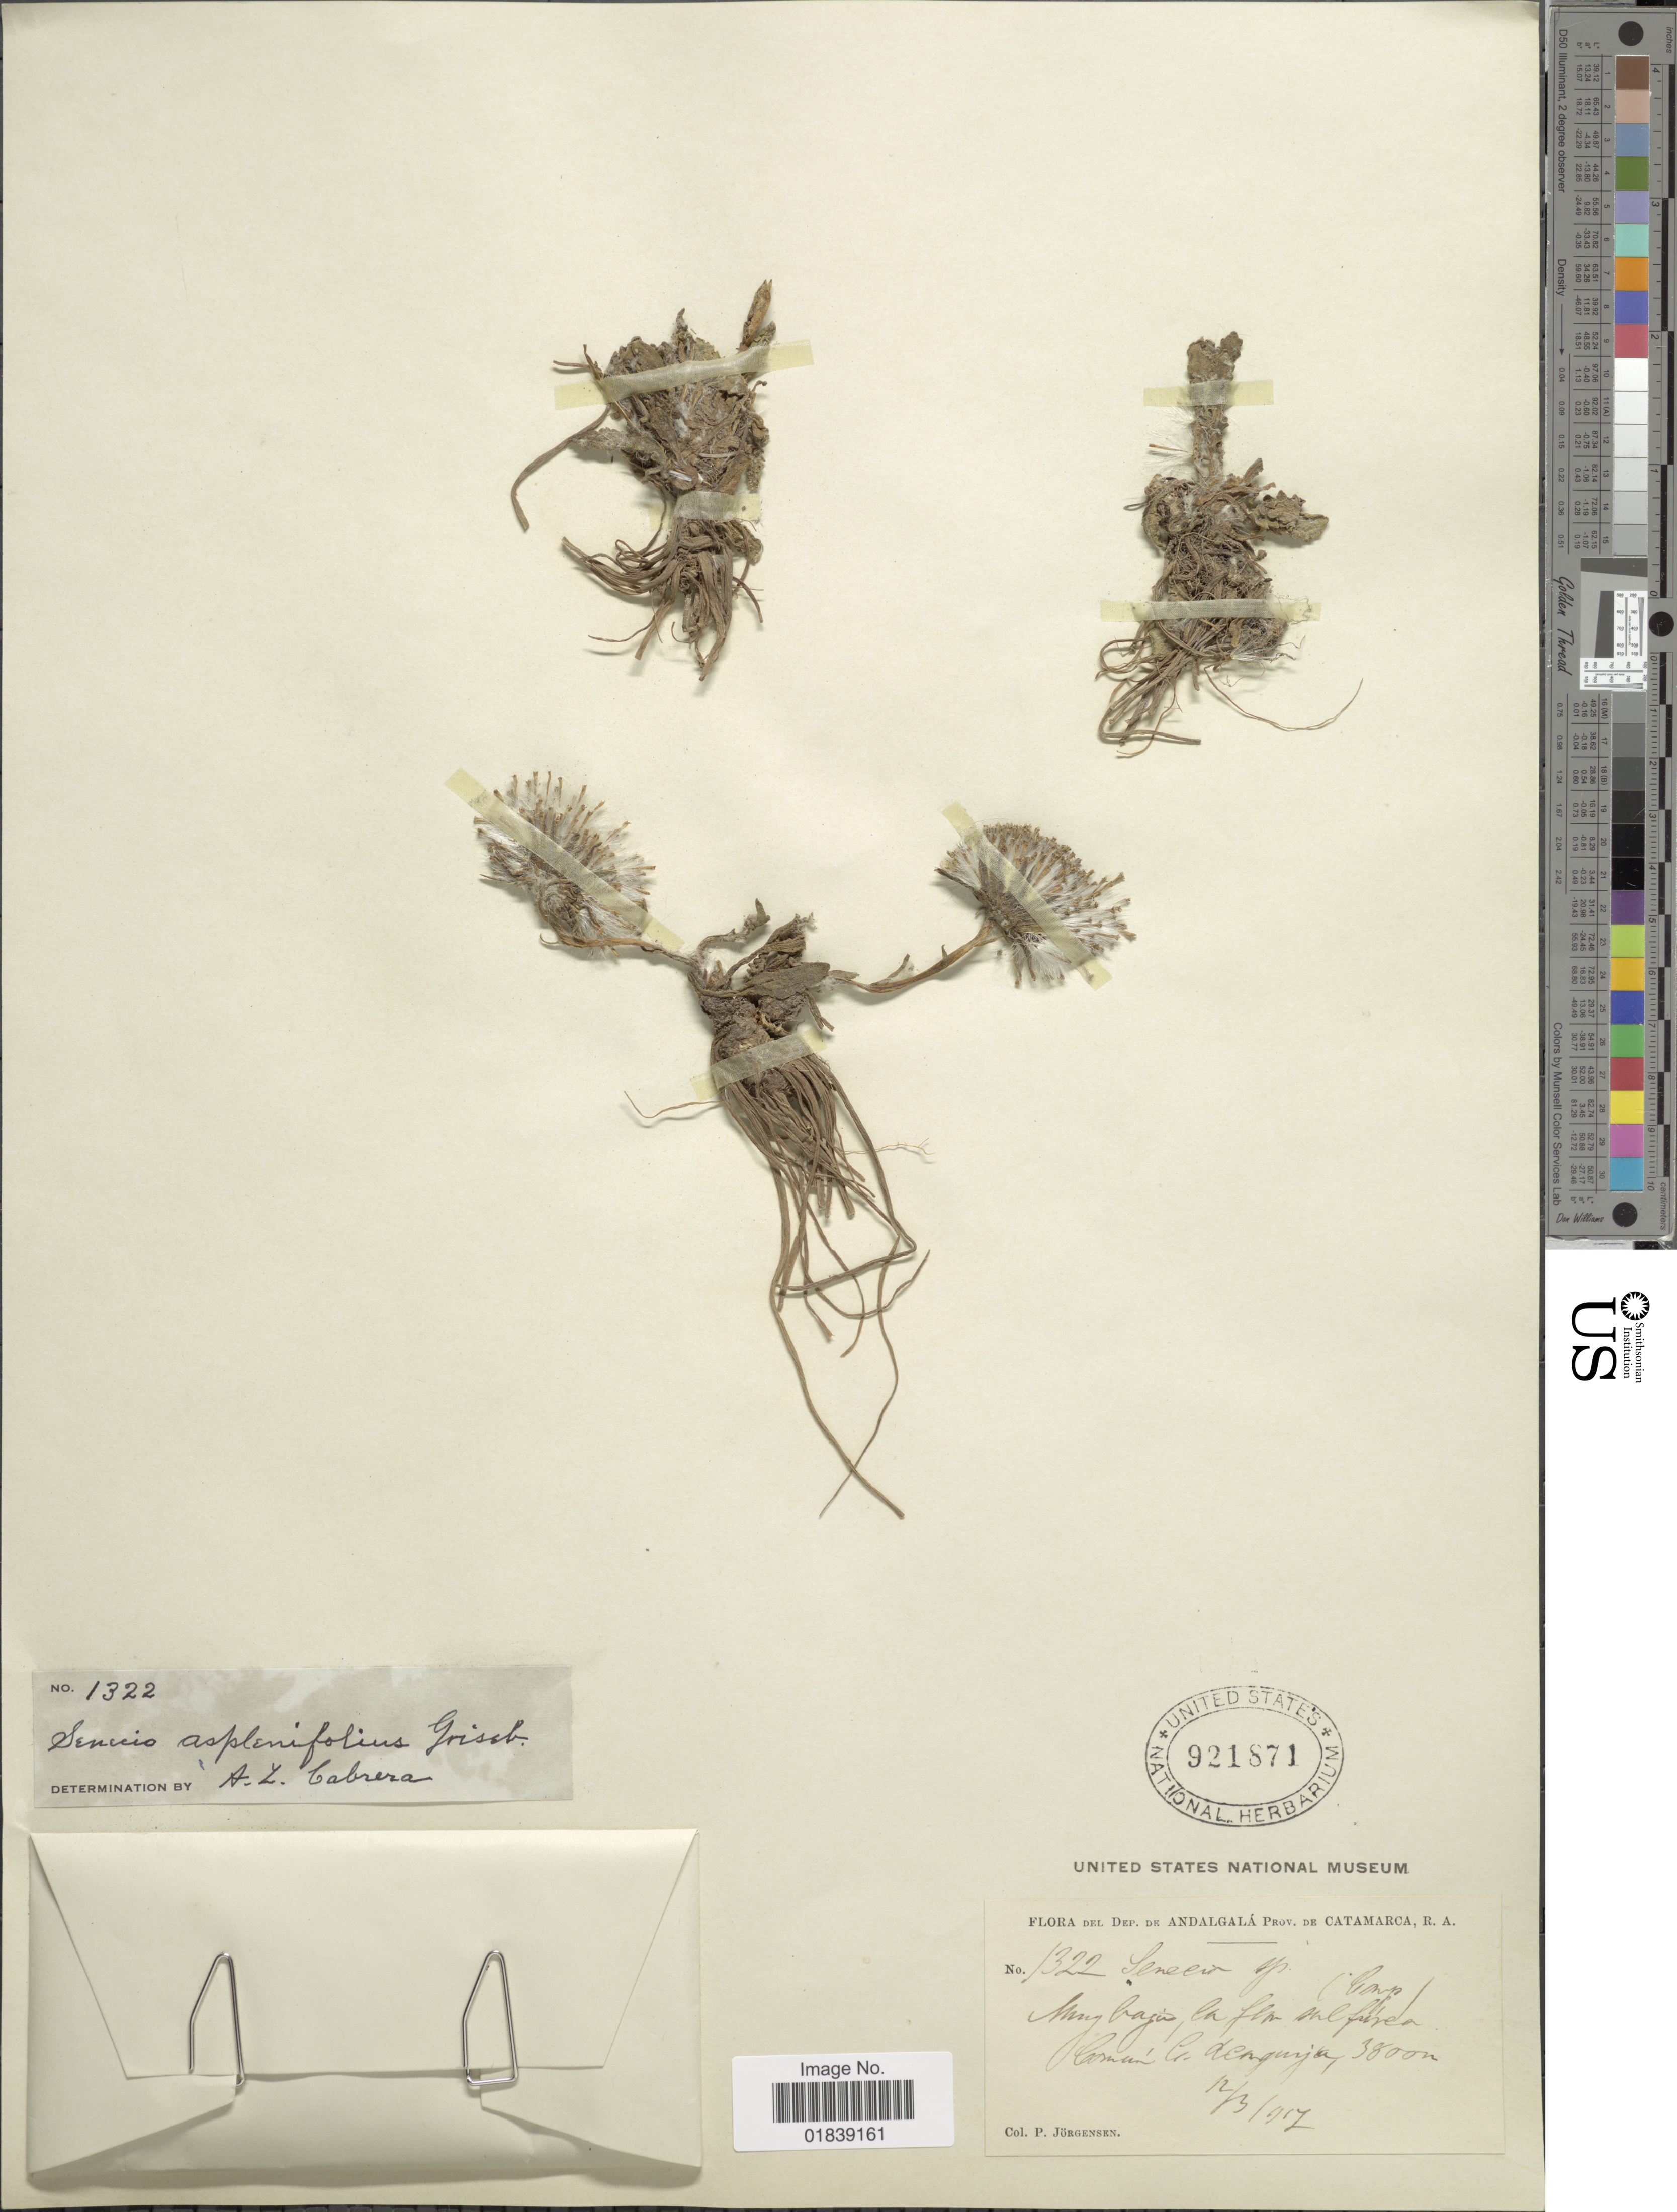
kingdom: Plantae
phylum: Tracheophyta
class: Magnoliopsida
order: Asterales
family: Asteraceae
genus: Senecio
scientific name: Senecio asplenifolius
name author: Griseb.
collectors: P. Jörgensen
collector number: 1322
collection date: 1917-03-12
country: Argentina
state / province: Catamarca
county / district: Andalgalá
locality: Dep. de Andalgalá. Comun la Aconquija.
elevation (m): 3800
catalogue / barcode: US 921871